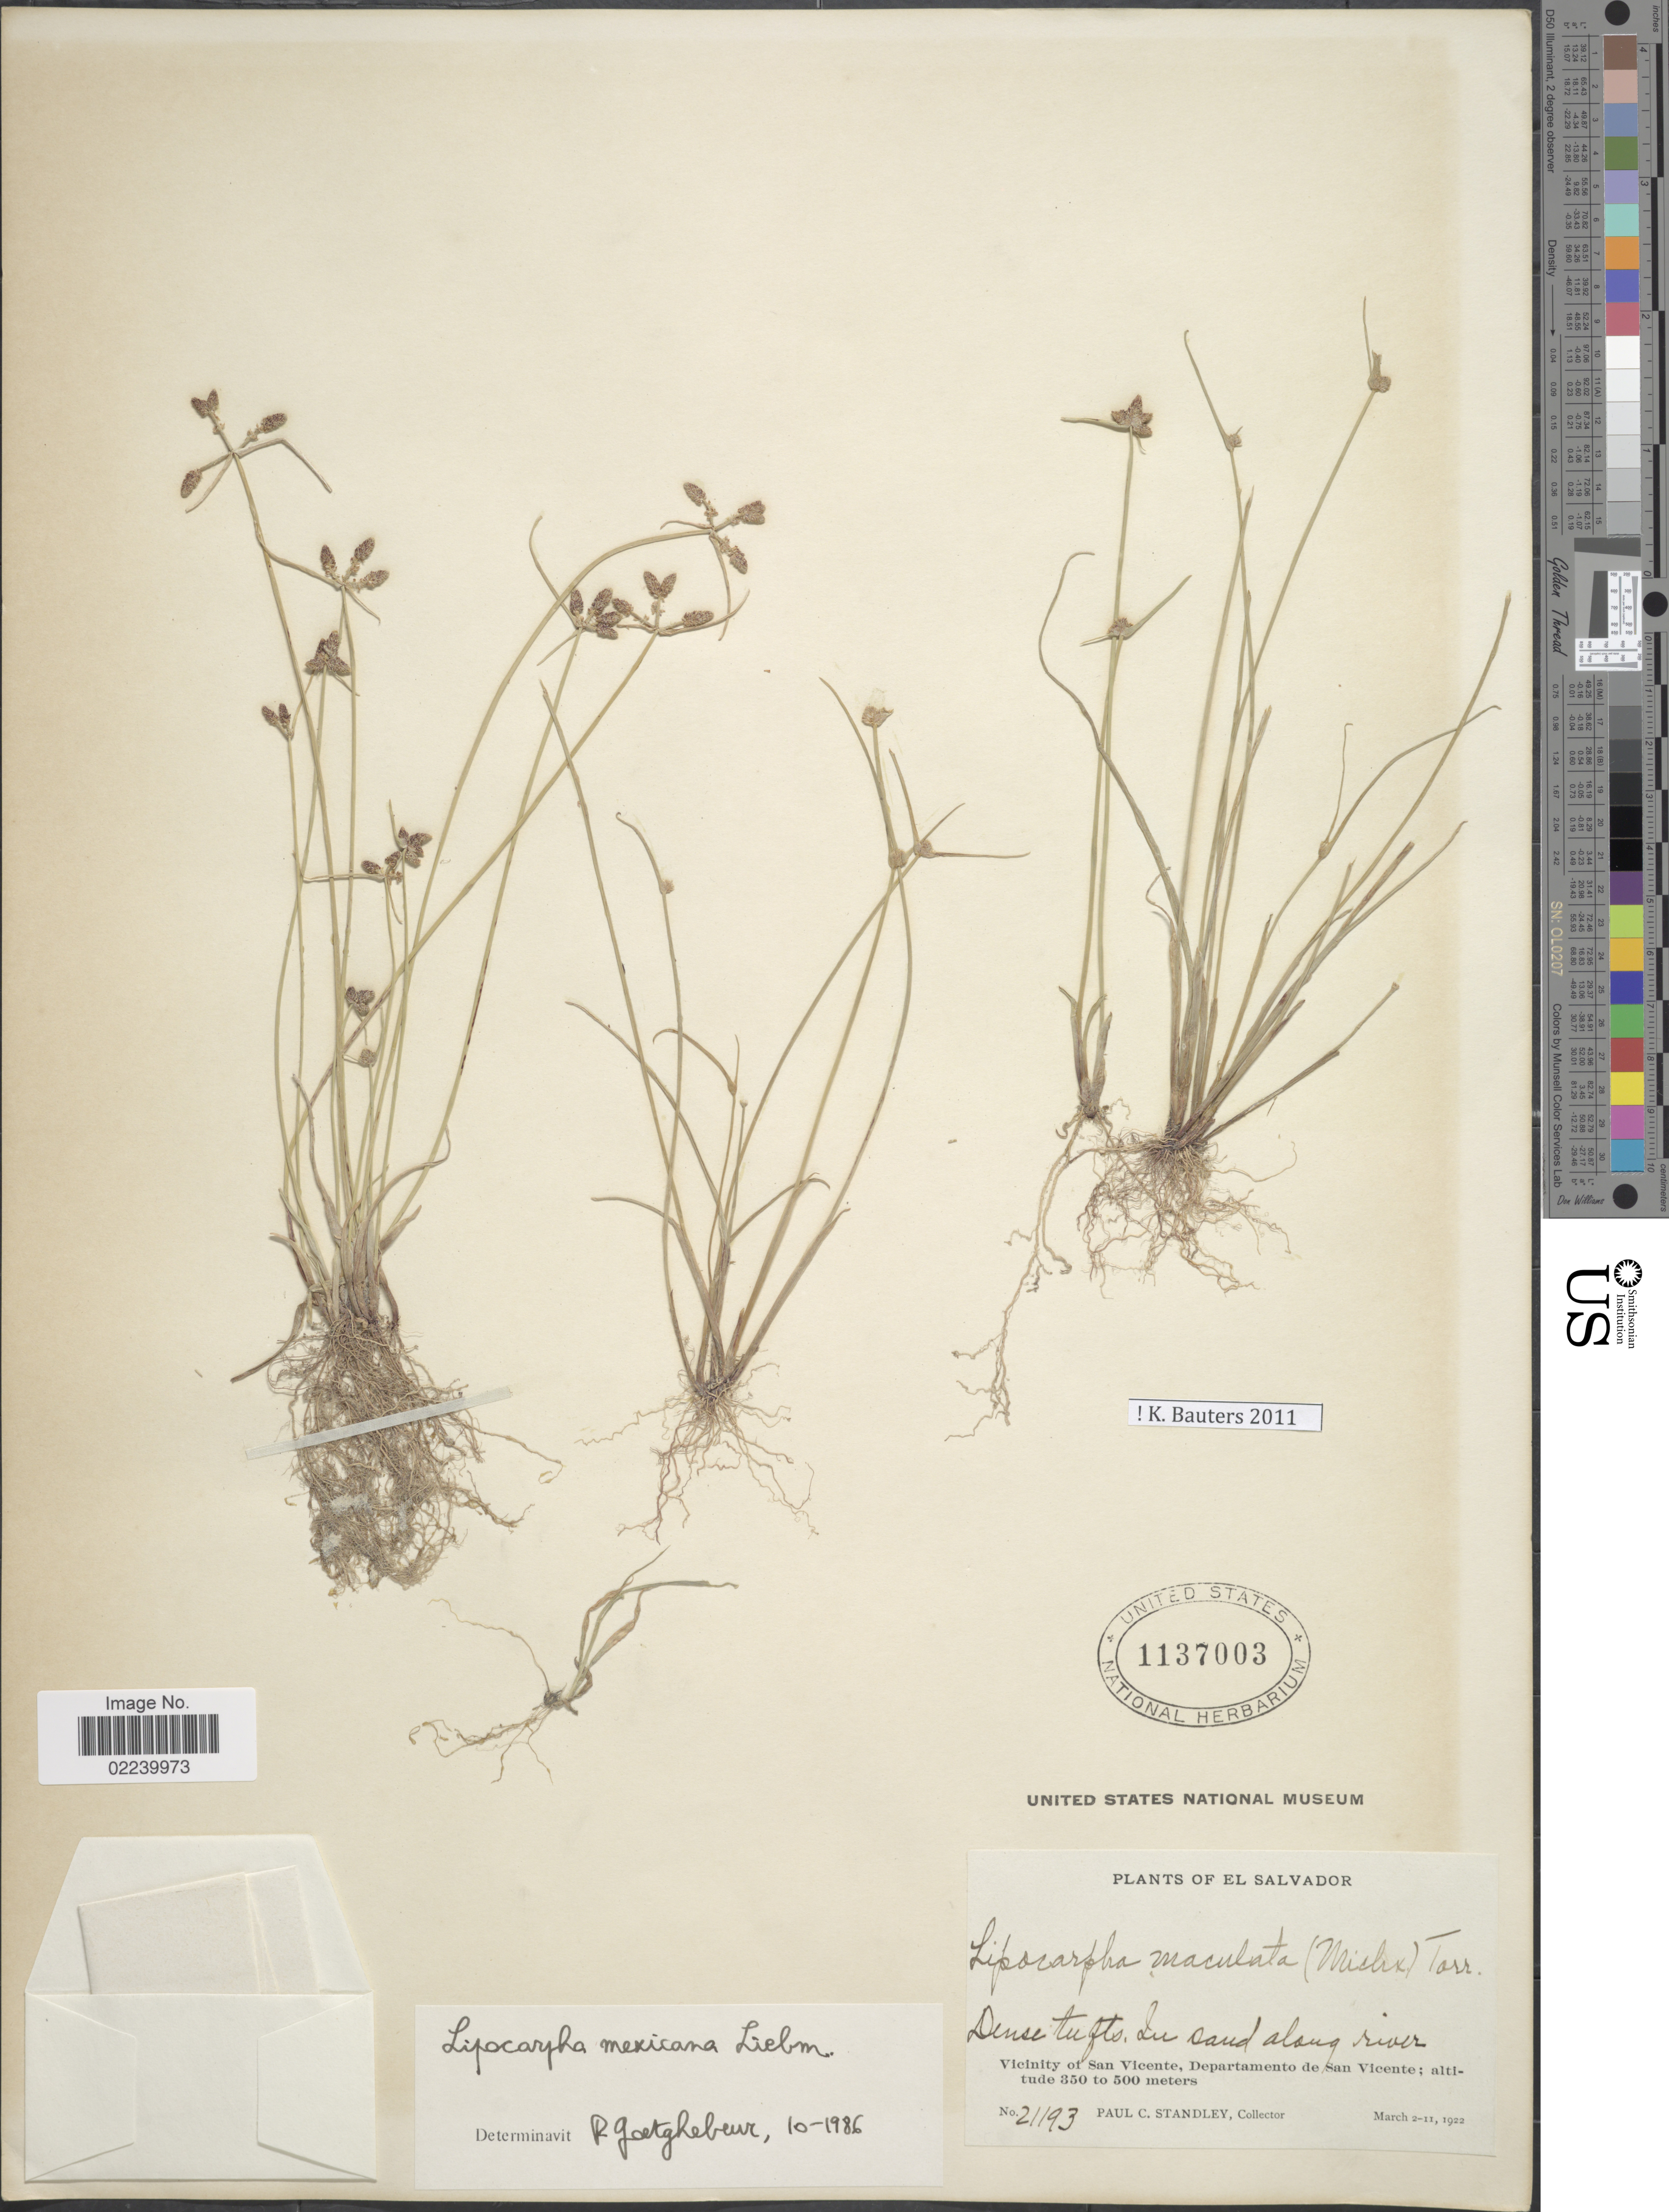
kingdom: Plantae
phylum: Tracheophyta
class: Liliopsida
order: Poales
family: Cyperaceae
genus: Cyperus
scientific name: Cyperus lipomexicanus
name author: Goetgh.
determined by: Strong, M. T., (US), Smithsonian Institution - National Museum of Natural History (UNITED STATES)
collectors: P. C. Standley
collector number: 21193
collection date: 1922-03-02/1922-03-11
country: El Salvador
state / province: San Vincente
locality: In sand along river, Vicinity of San Vincente, Departamento de San Vicente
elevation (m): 350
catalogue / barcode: US 1137003